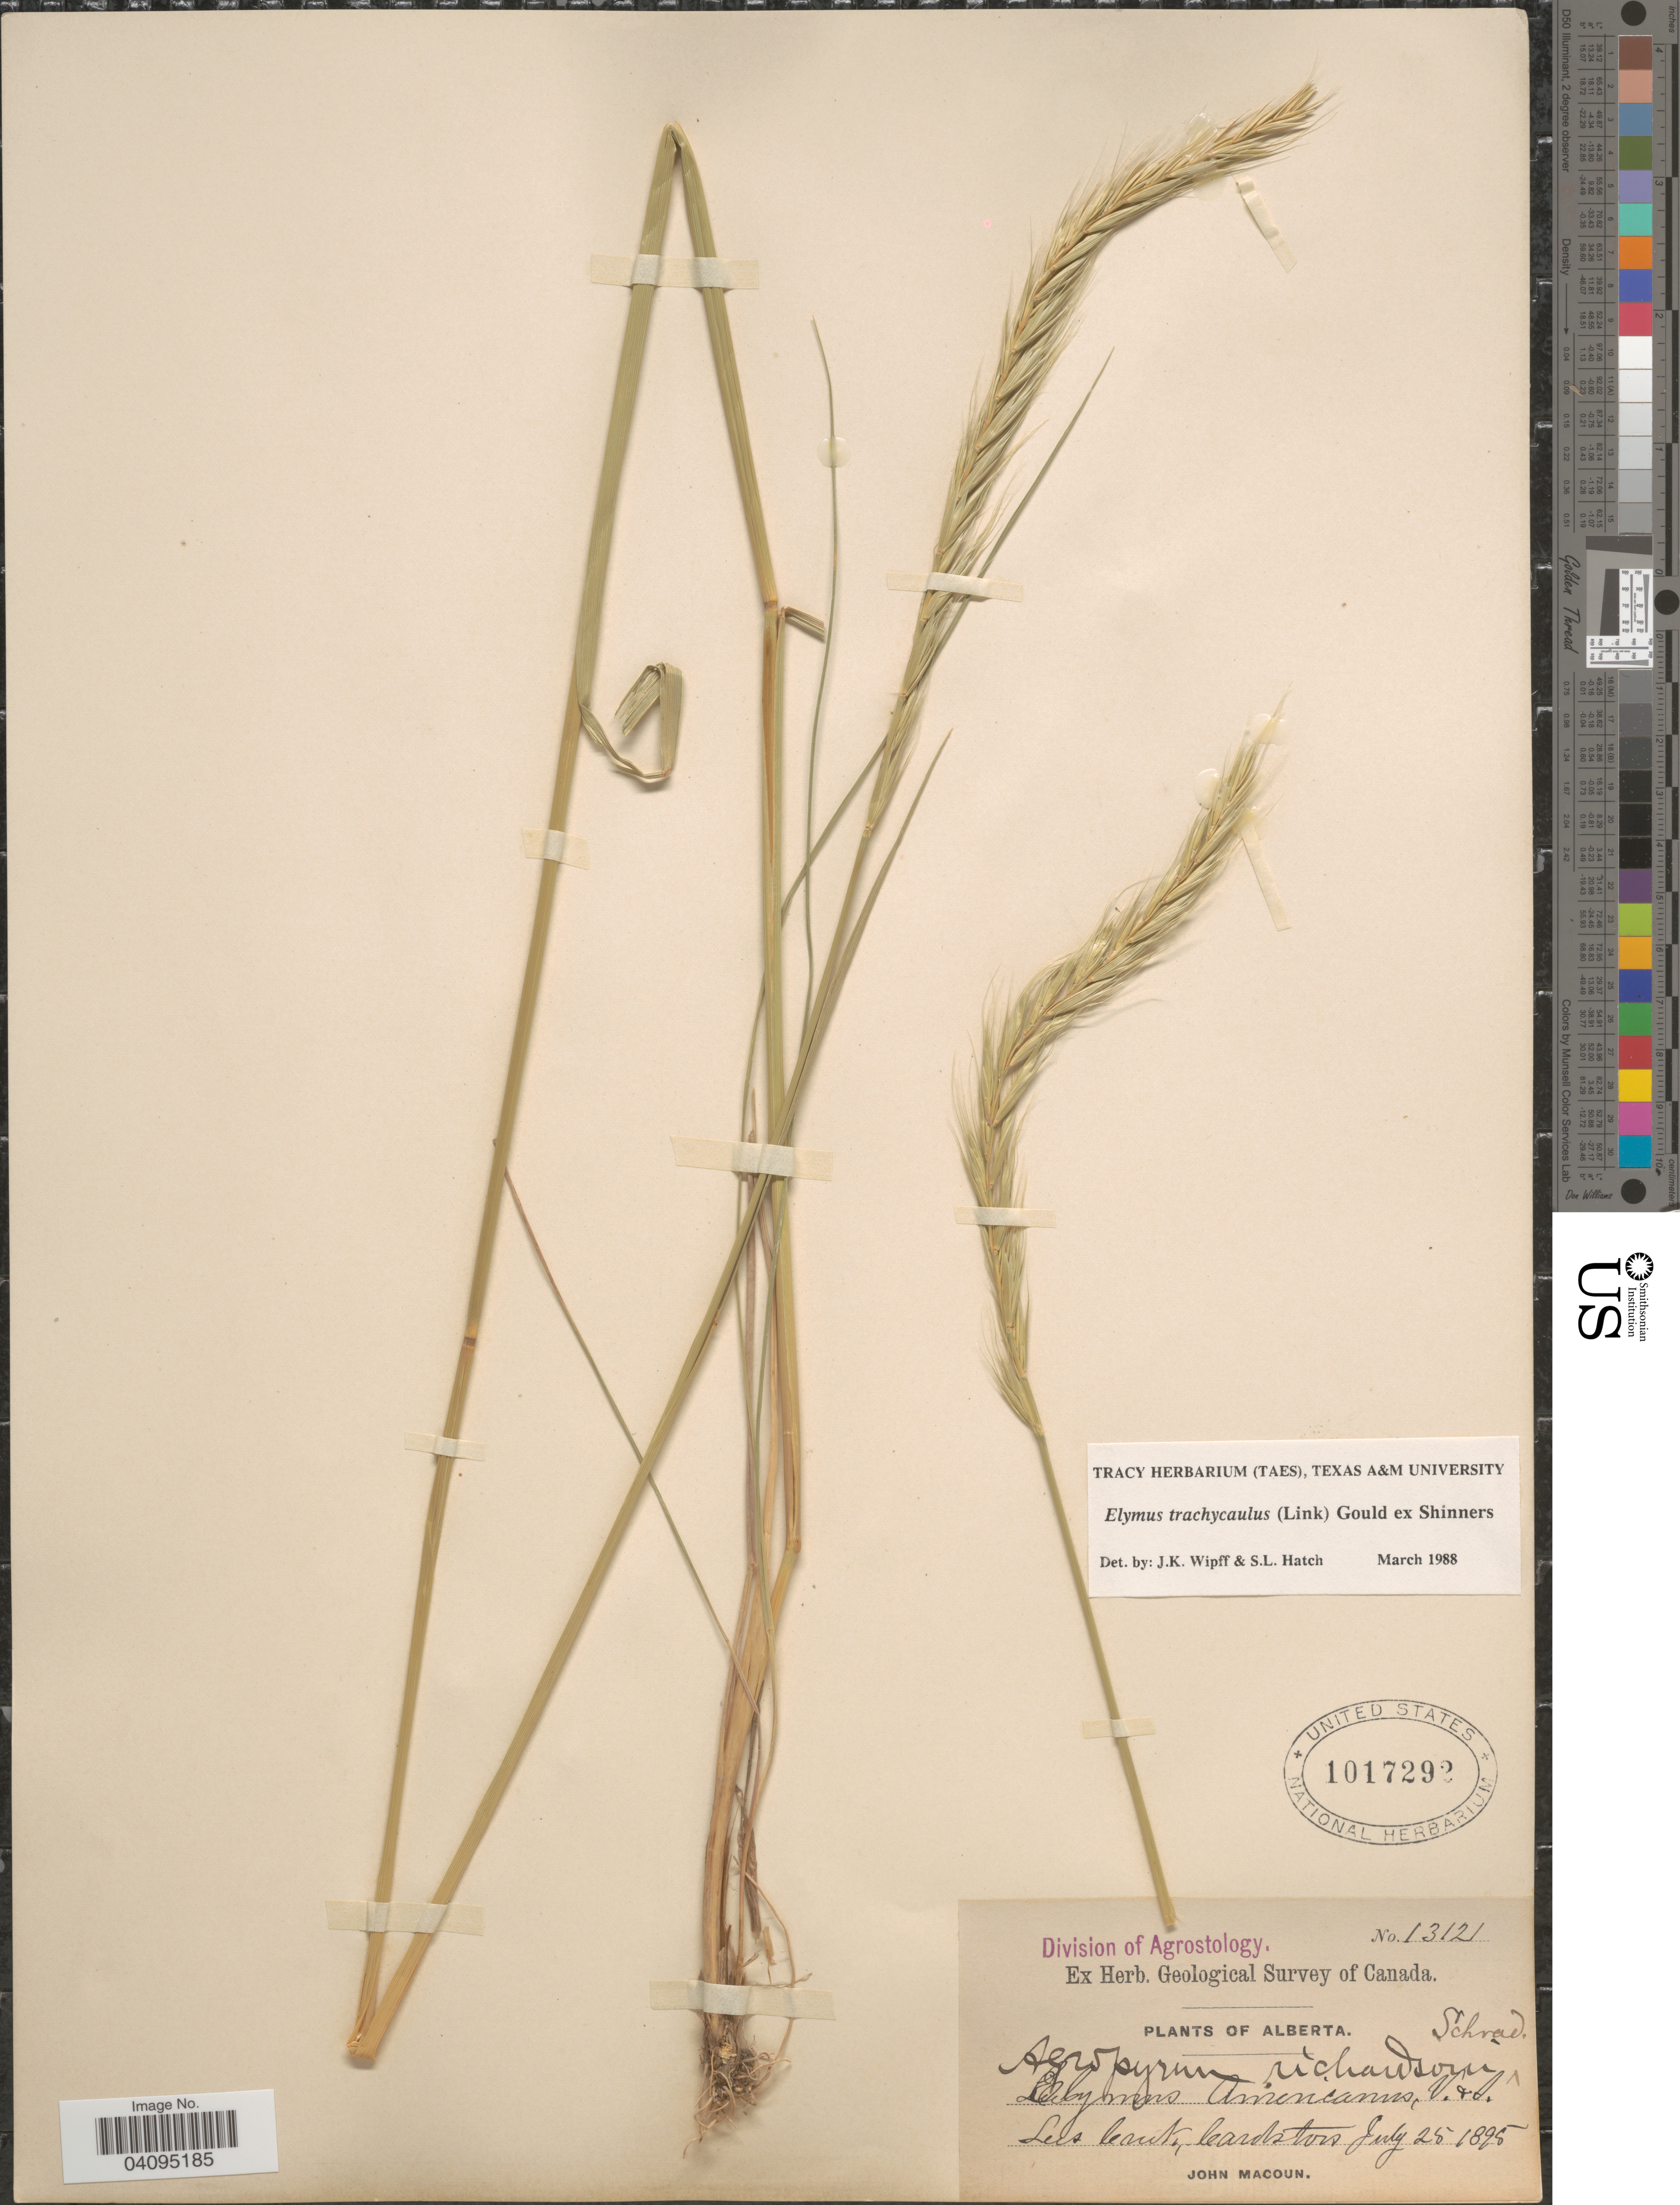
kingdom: Plantae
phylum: Tracheophyta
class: Liliopsida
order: Poales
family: Poaceae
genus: Elymus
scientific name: Elymus trachycaulus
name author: (Link) Gould ex Shinners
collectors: J. Macoun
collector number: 13121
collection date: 1895-07-25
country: Canada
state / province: Alberta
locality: Geological Survey of Canada. Lee Creek, Cardston.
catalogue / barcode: US 1017292